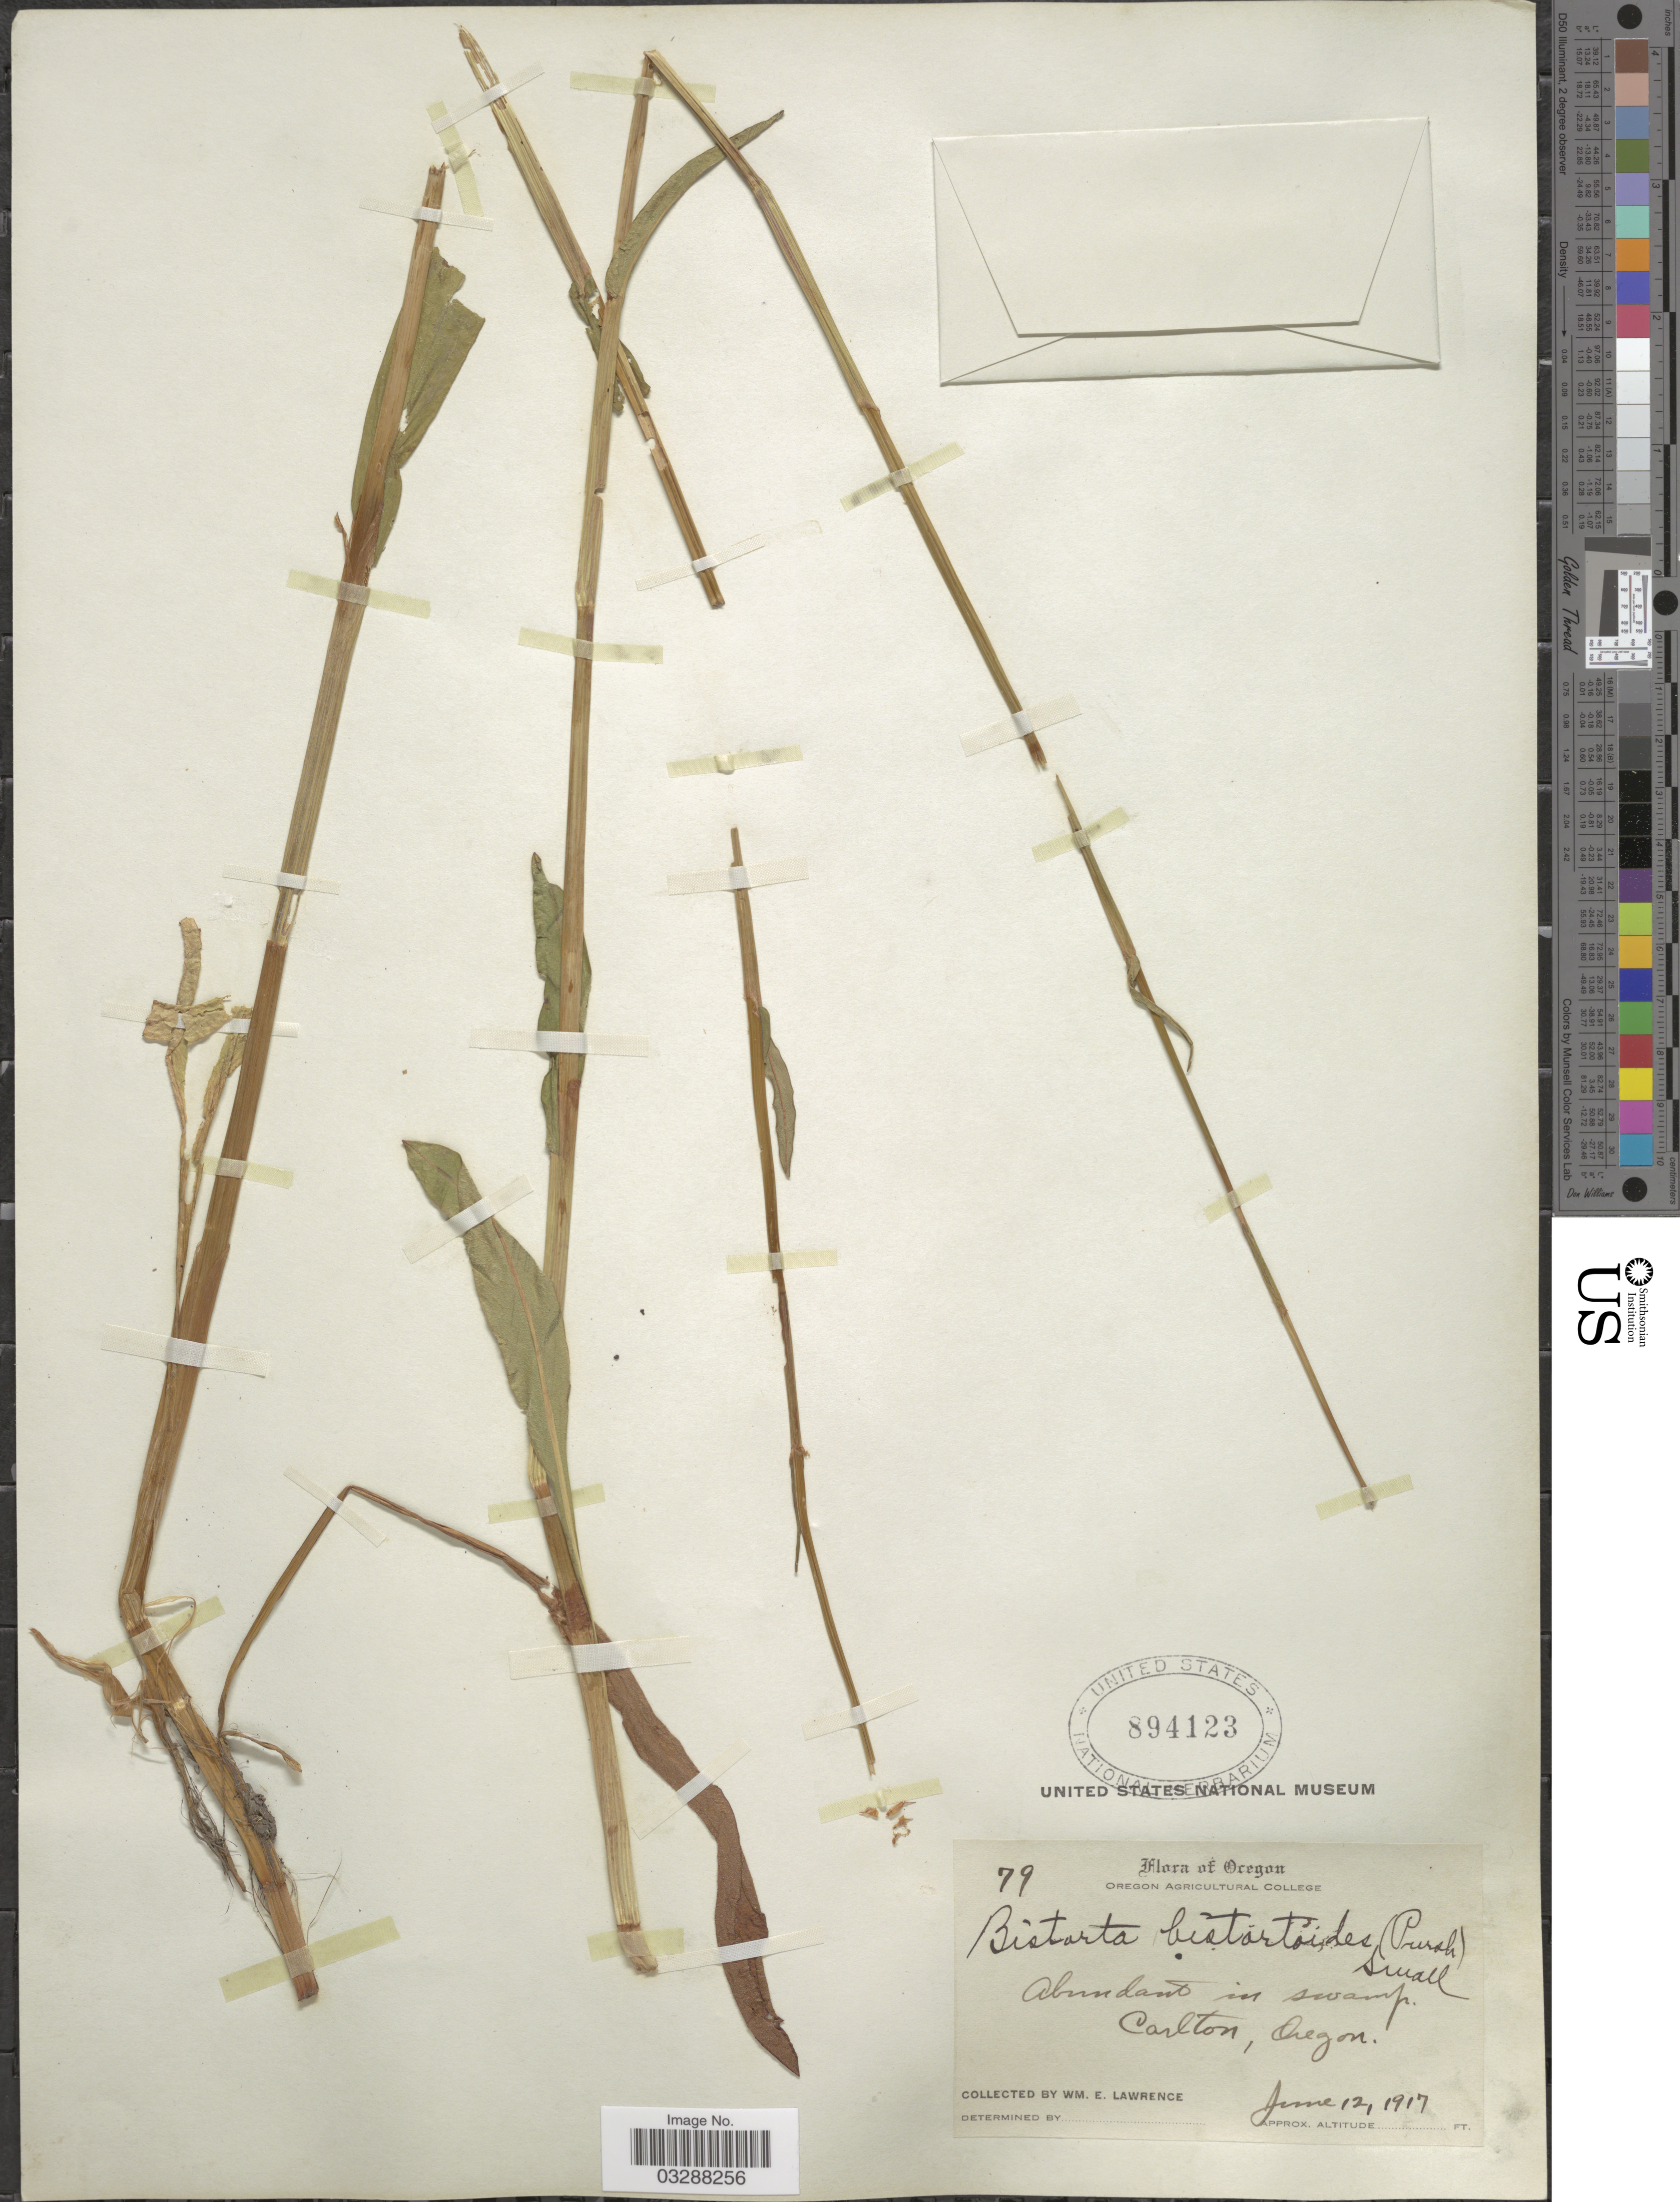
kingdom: Plantae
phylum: Tracheophyta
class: Magnoliopsida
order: Caryophyllales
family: Polygonaceae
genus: Bistorta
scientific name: Bistorta bistortoides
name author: (Pursh) Small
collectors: W. Lawrence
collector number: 79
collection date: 1917-06-12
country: United States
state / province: Oregon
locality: Carlton.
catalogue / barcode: US 894123